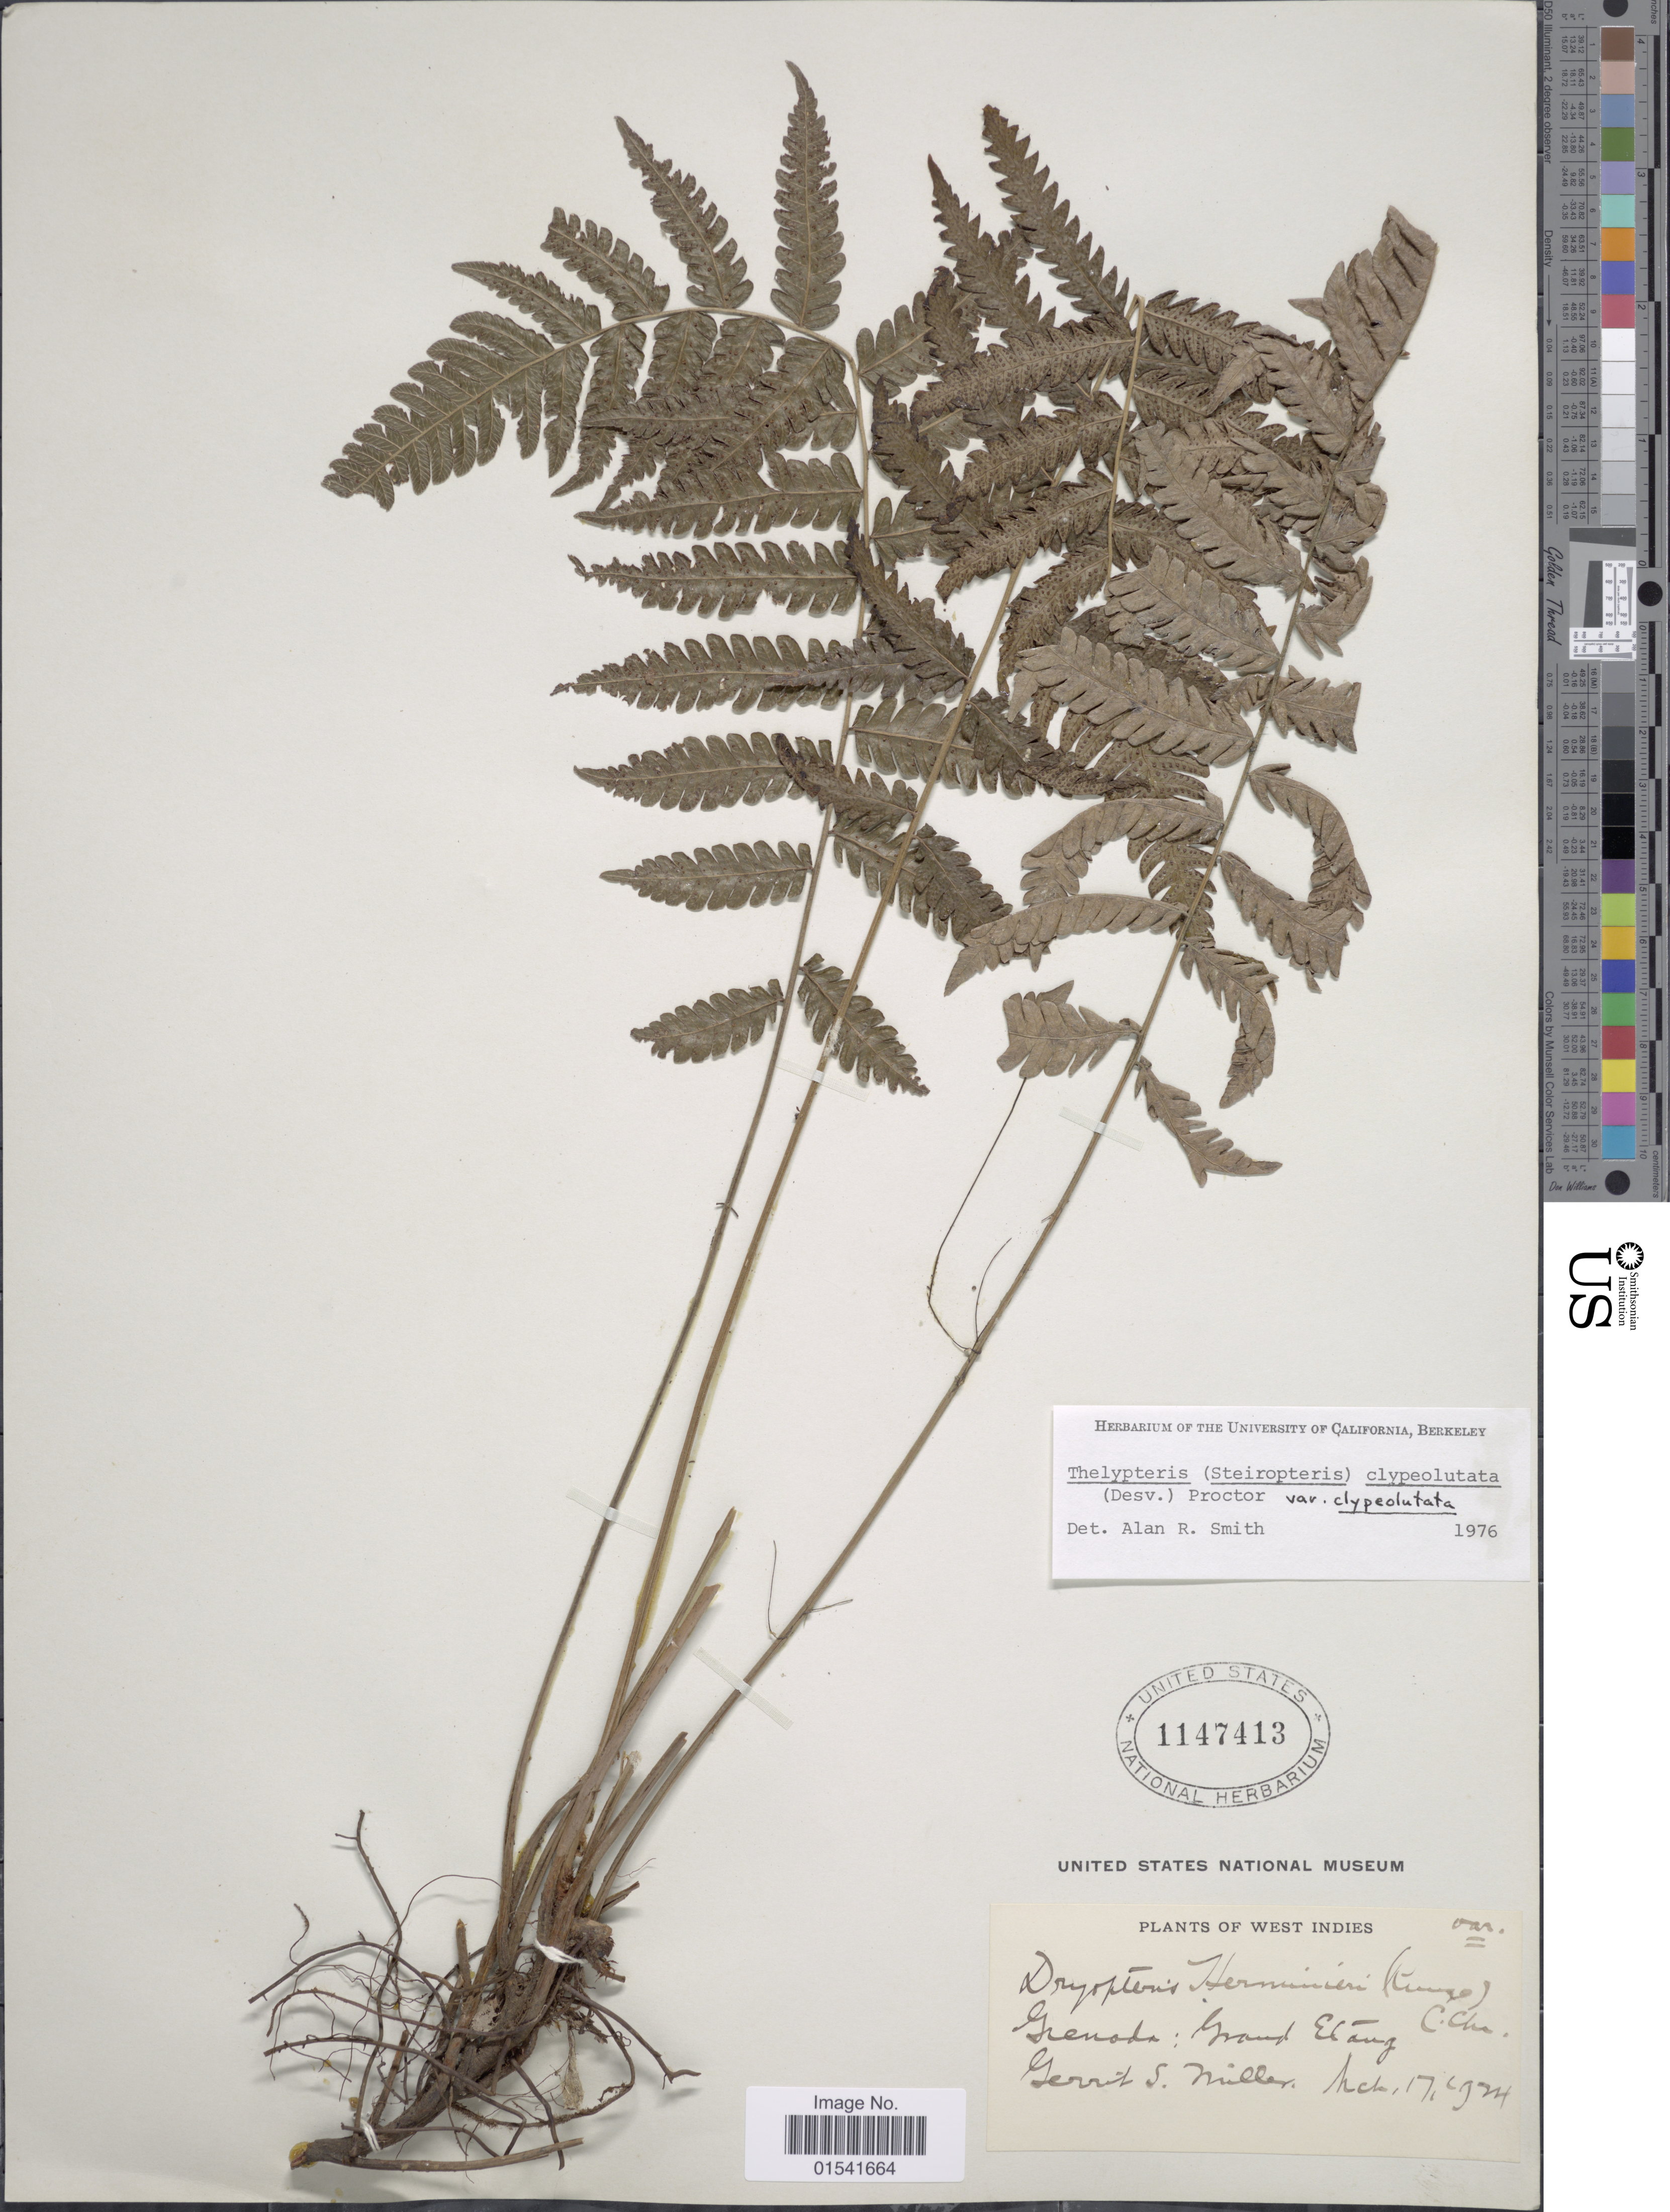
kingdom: Plantae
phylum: Tracheophyta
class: Polypodiopsida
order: Polypodiales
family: Thelypteridaceae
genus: Steiropteris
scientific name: Steiropteris clypeolutata var. clypeolutata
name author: (Desv.) Pic. Serm.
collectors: G. S. Miller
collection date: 1924-03-17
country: Grenada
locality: Grand Etang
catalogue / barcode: US 1147413